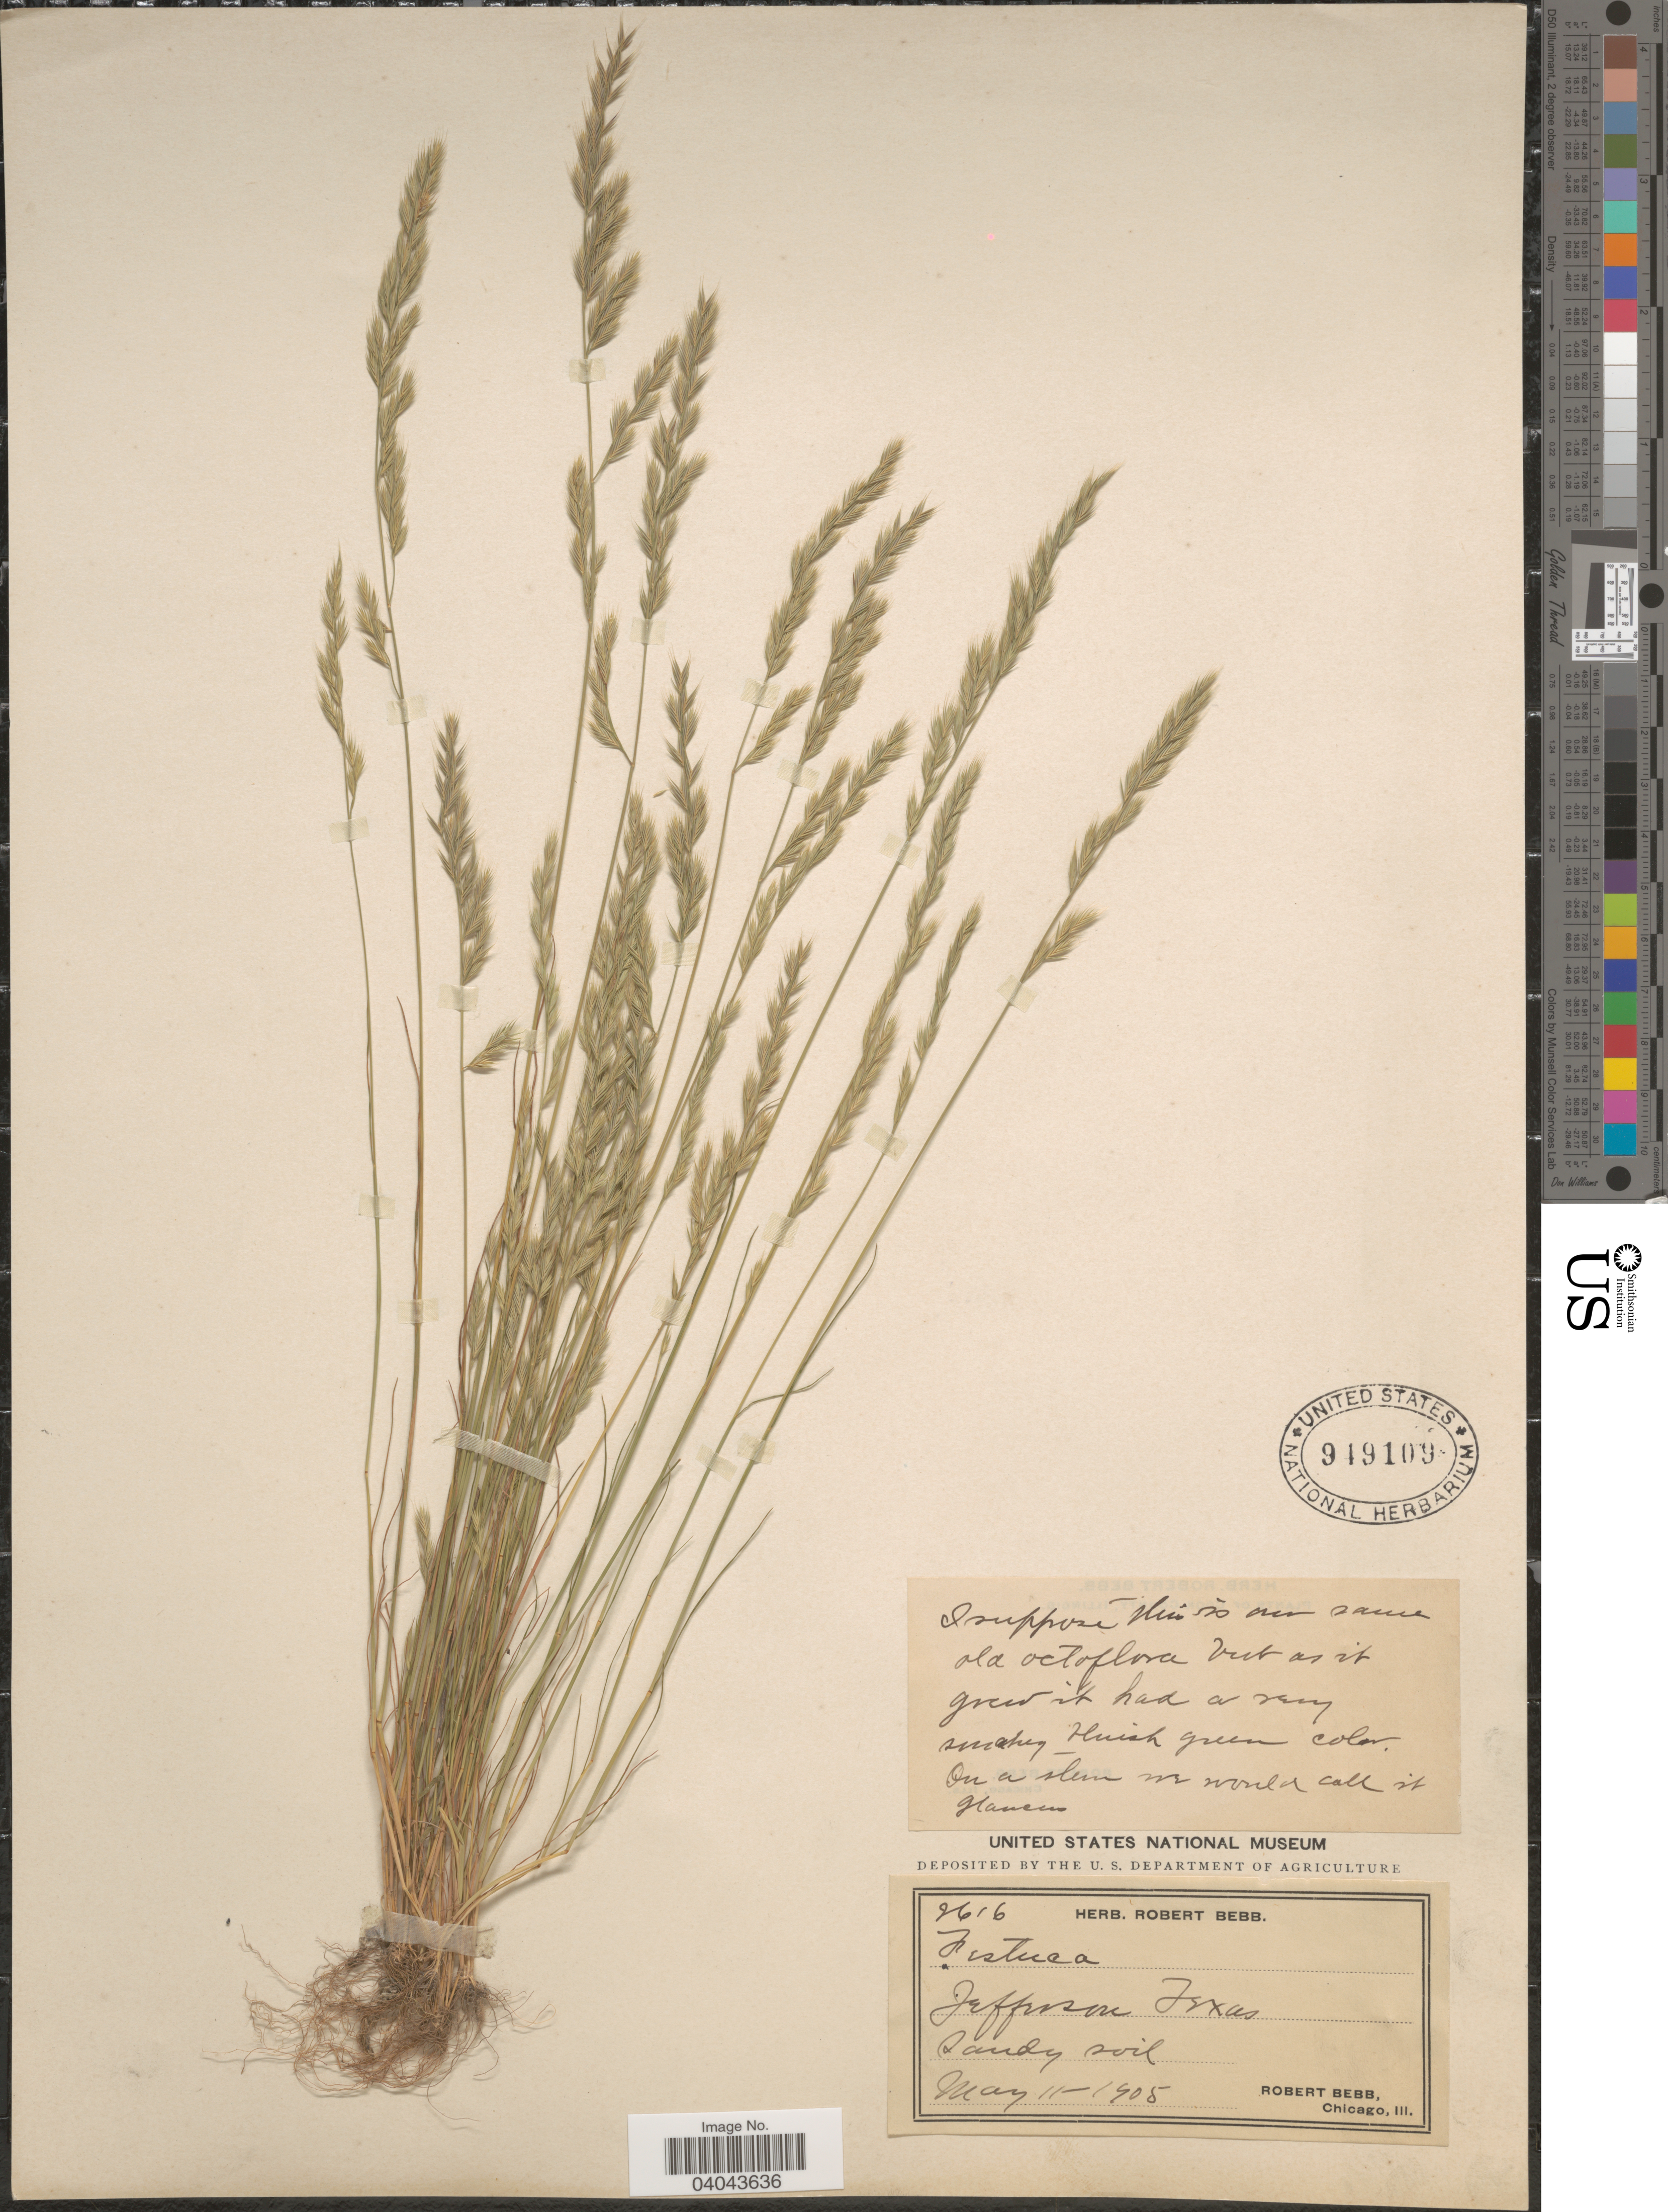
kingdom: Plantae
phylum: Tracheophyta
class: Liliopsida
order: Poales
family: Poaceae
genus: Festuca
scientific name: Festuca octoflora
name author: Walter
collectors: R. Bebb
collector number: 2616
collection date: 1905-05-11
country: United States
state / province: Texas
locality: Jefferson.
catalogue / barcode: US 949109